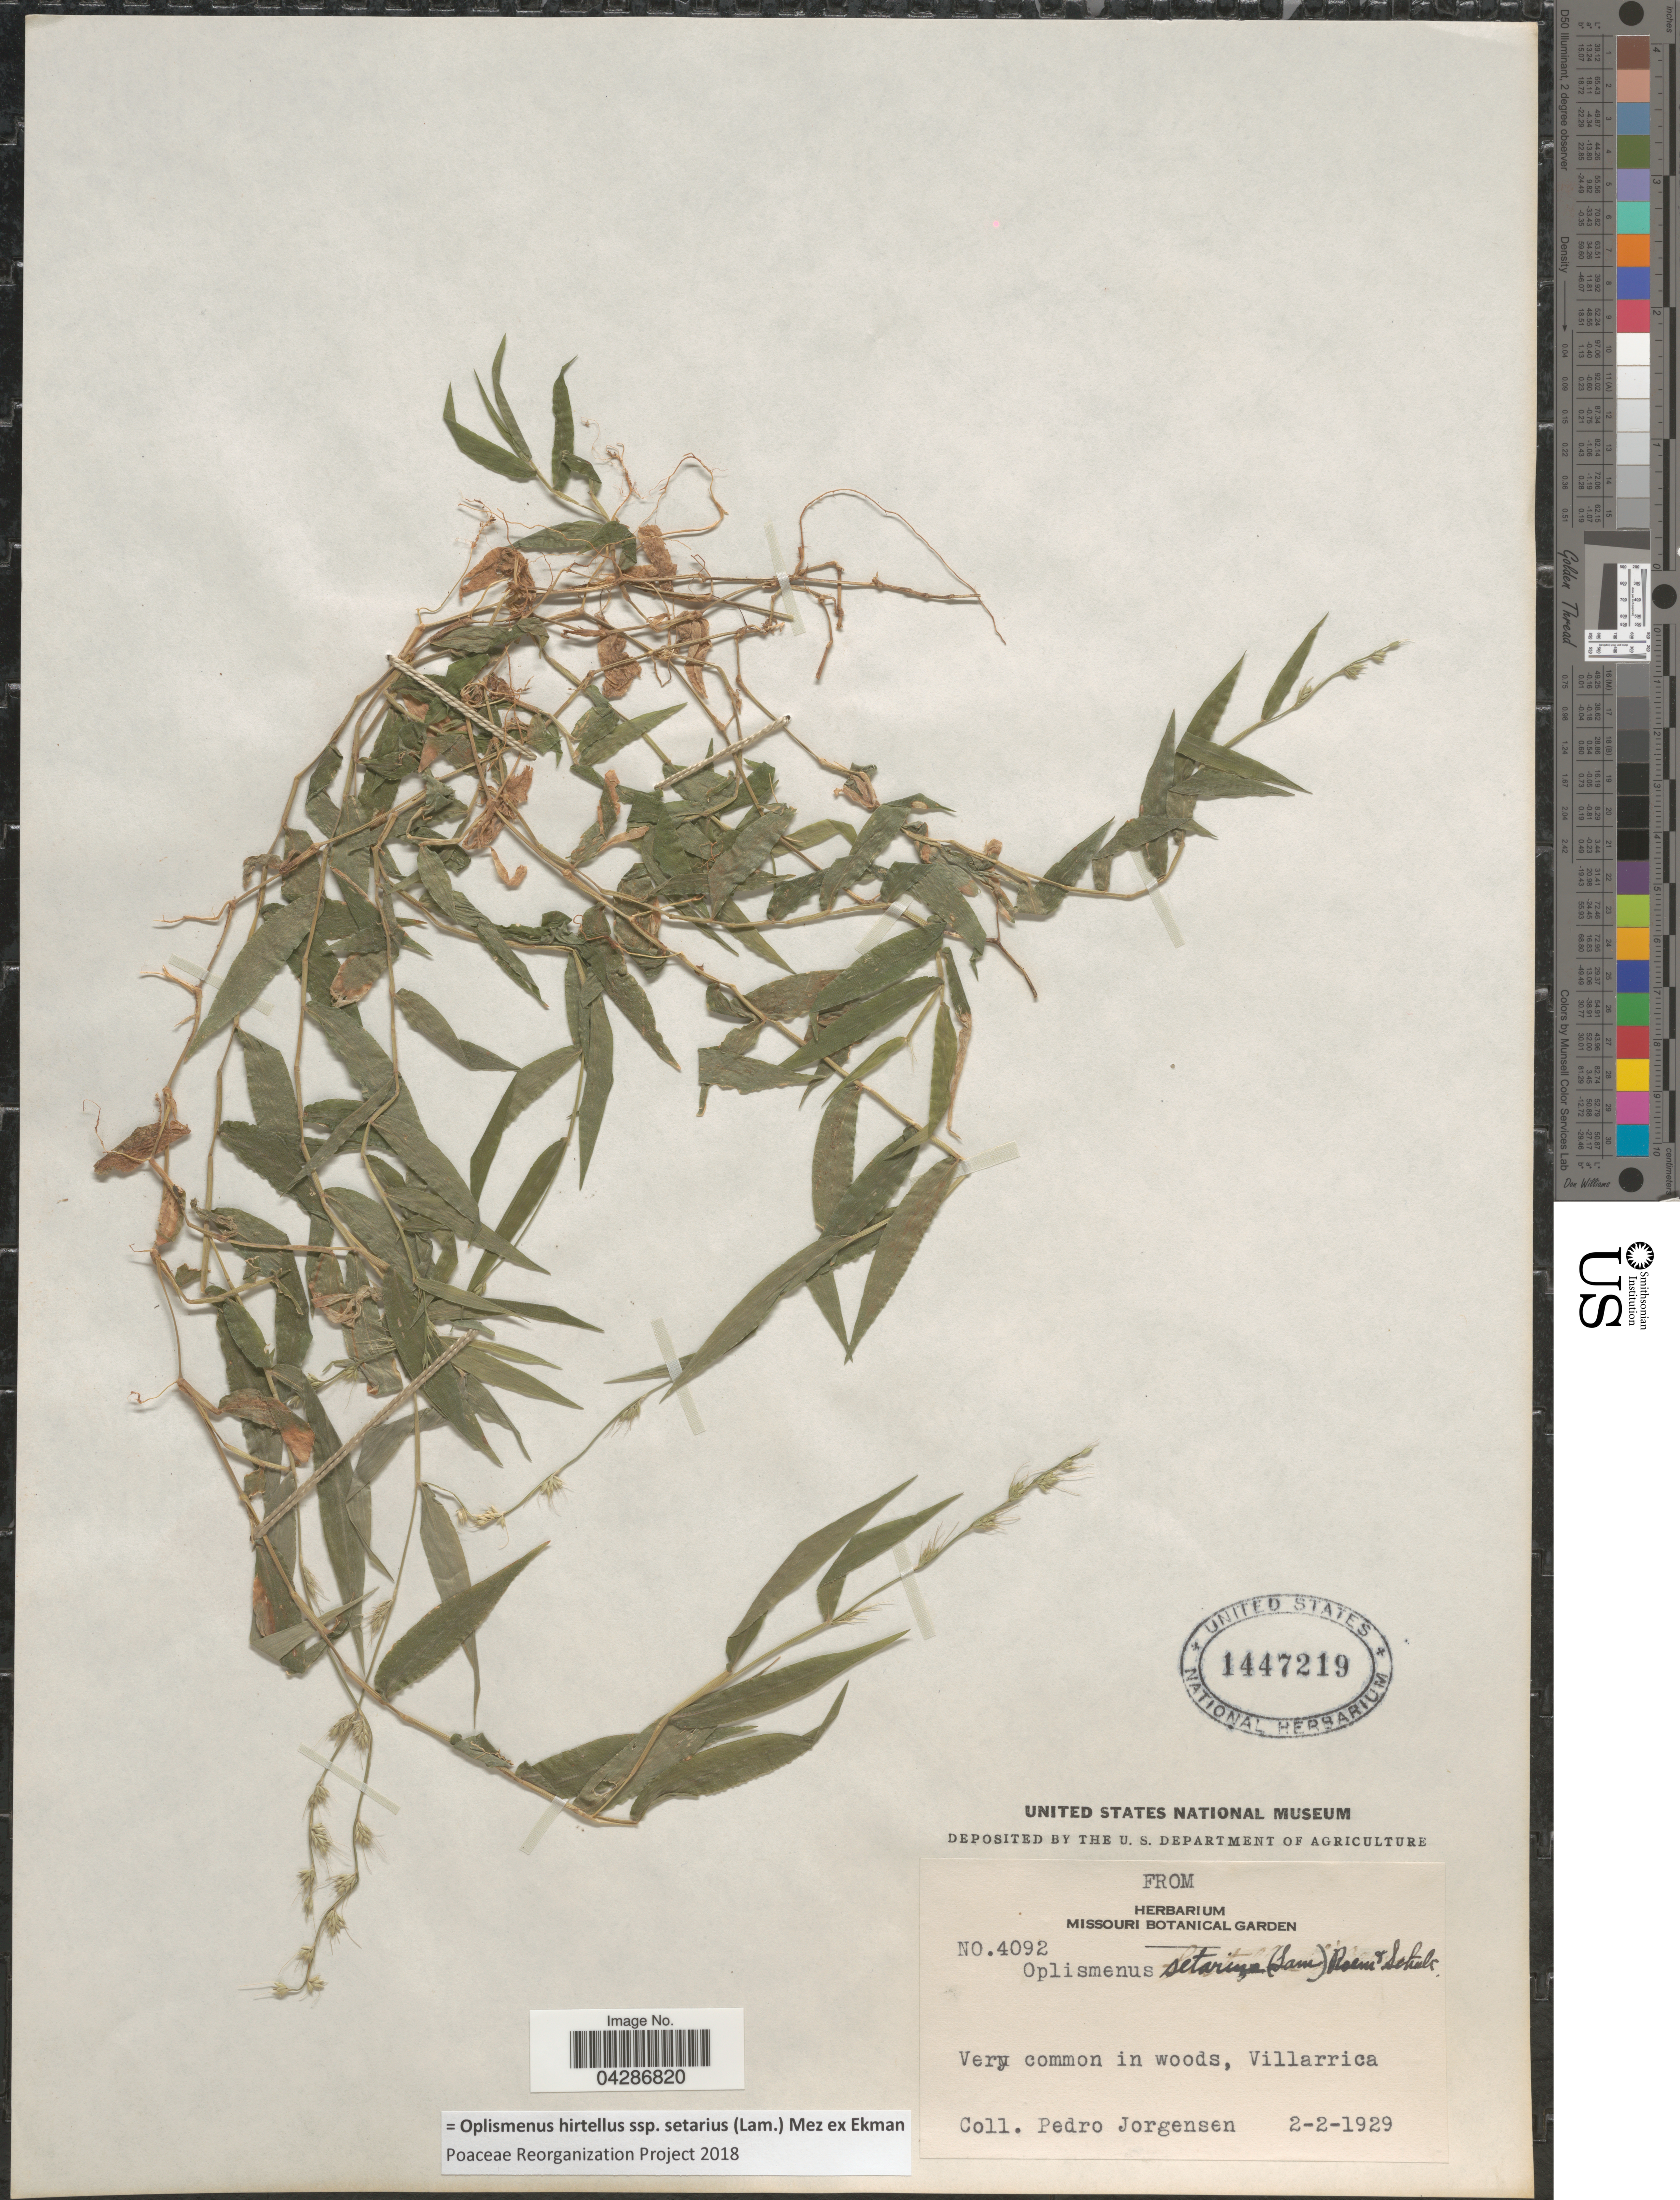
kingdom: Plantae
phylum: Tracheophyta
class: Liliopsida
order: Poales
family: Poaceae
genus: Oplismenus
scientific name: Oplismenus hirtellus subsp. setarius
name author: (Lam.) Mez ex Ekman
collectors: P. Jörgensen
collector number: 4092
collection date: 1929-02-02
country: Paraguay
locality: Villarrica.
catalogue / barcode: US 1447219